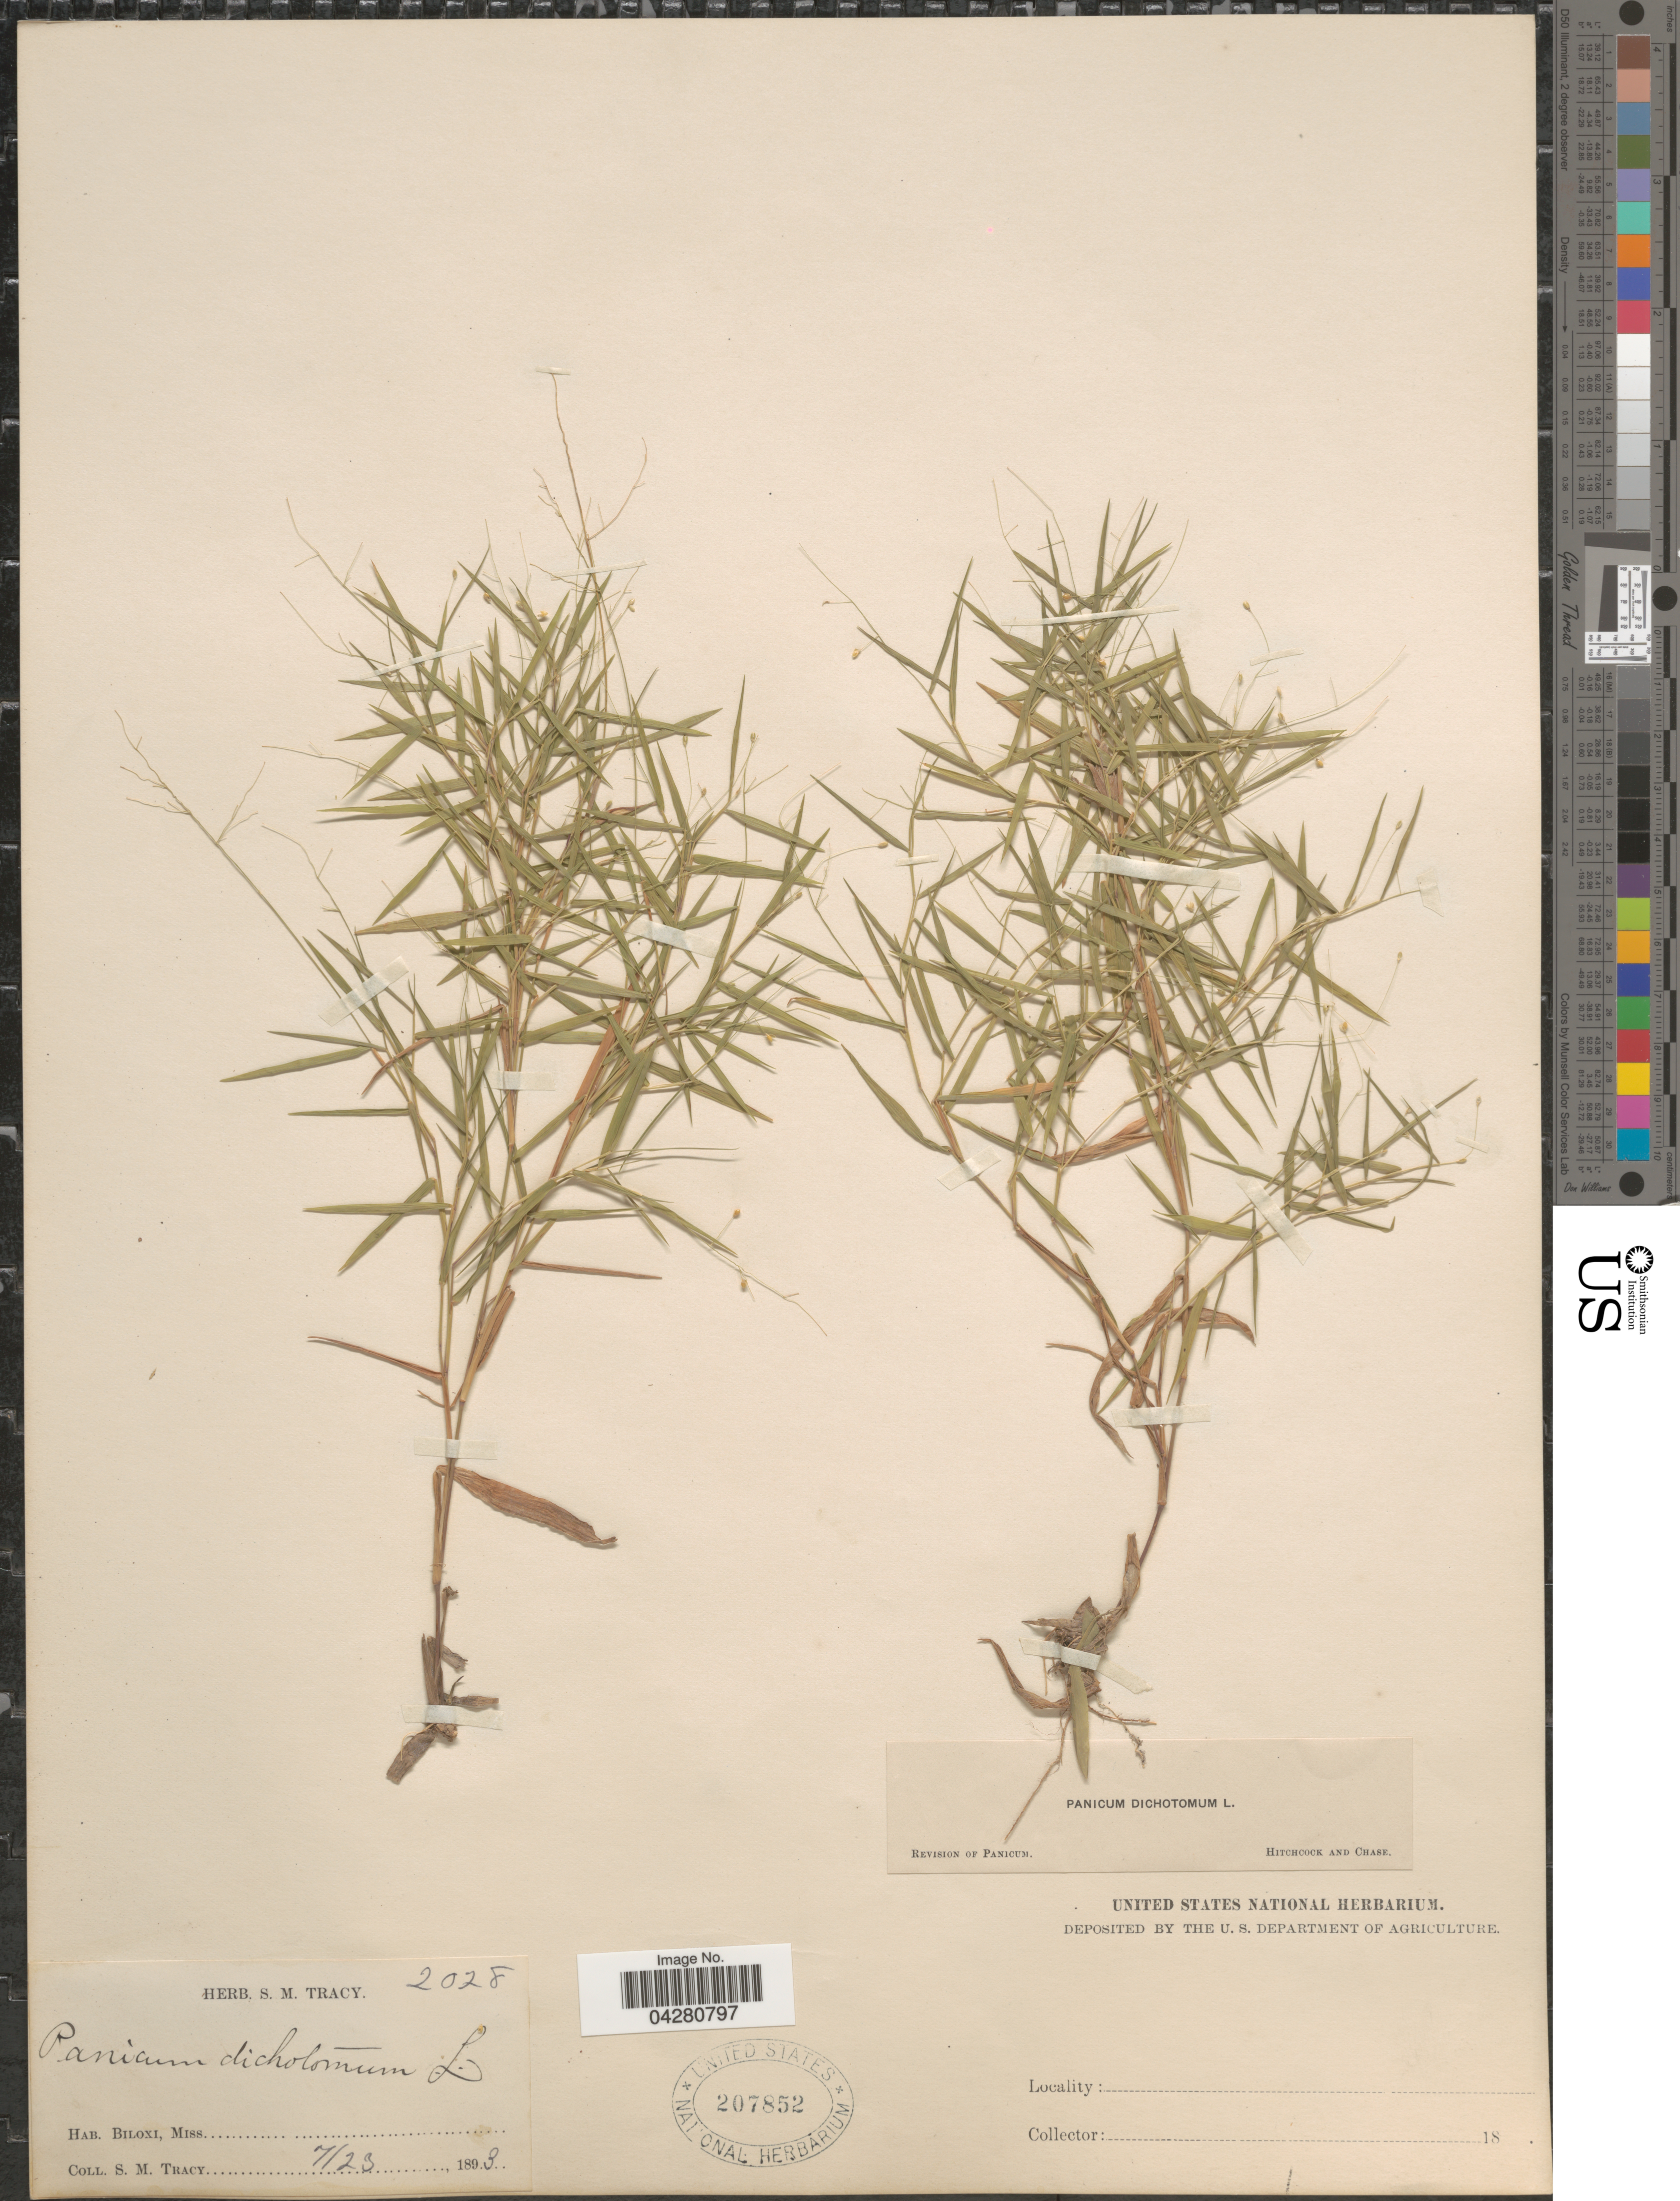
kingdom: Plantae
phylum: Tracheophyta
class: Liliopsida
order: Poales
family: Poaceae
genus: Dichanthelium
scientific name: Dichanthelium dichotomum var. dichotomum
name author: (L.) Gould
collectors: S. M. Tracy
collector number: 2028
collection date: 1893-07-23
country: United States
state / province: Mississippi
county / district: Harrison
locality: Biloxi.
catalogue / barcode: US 207852